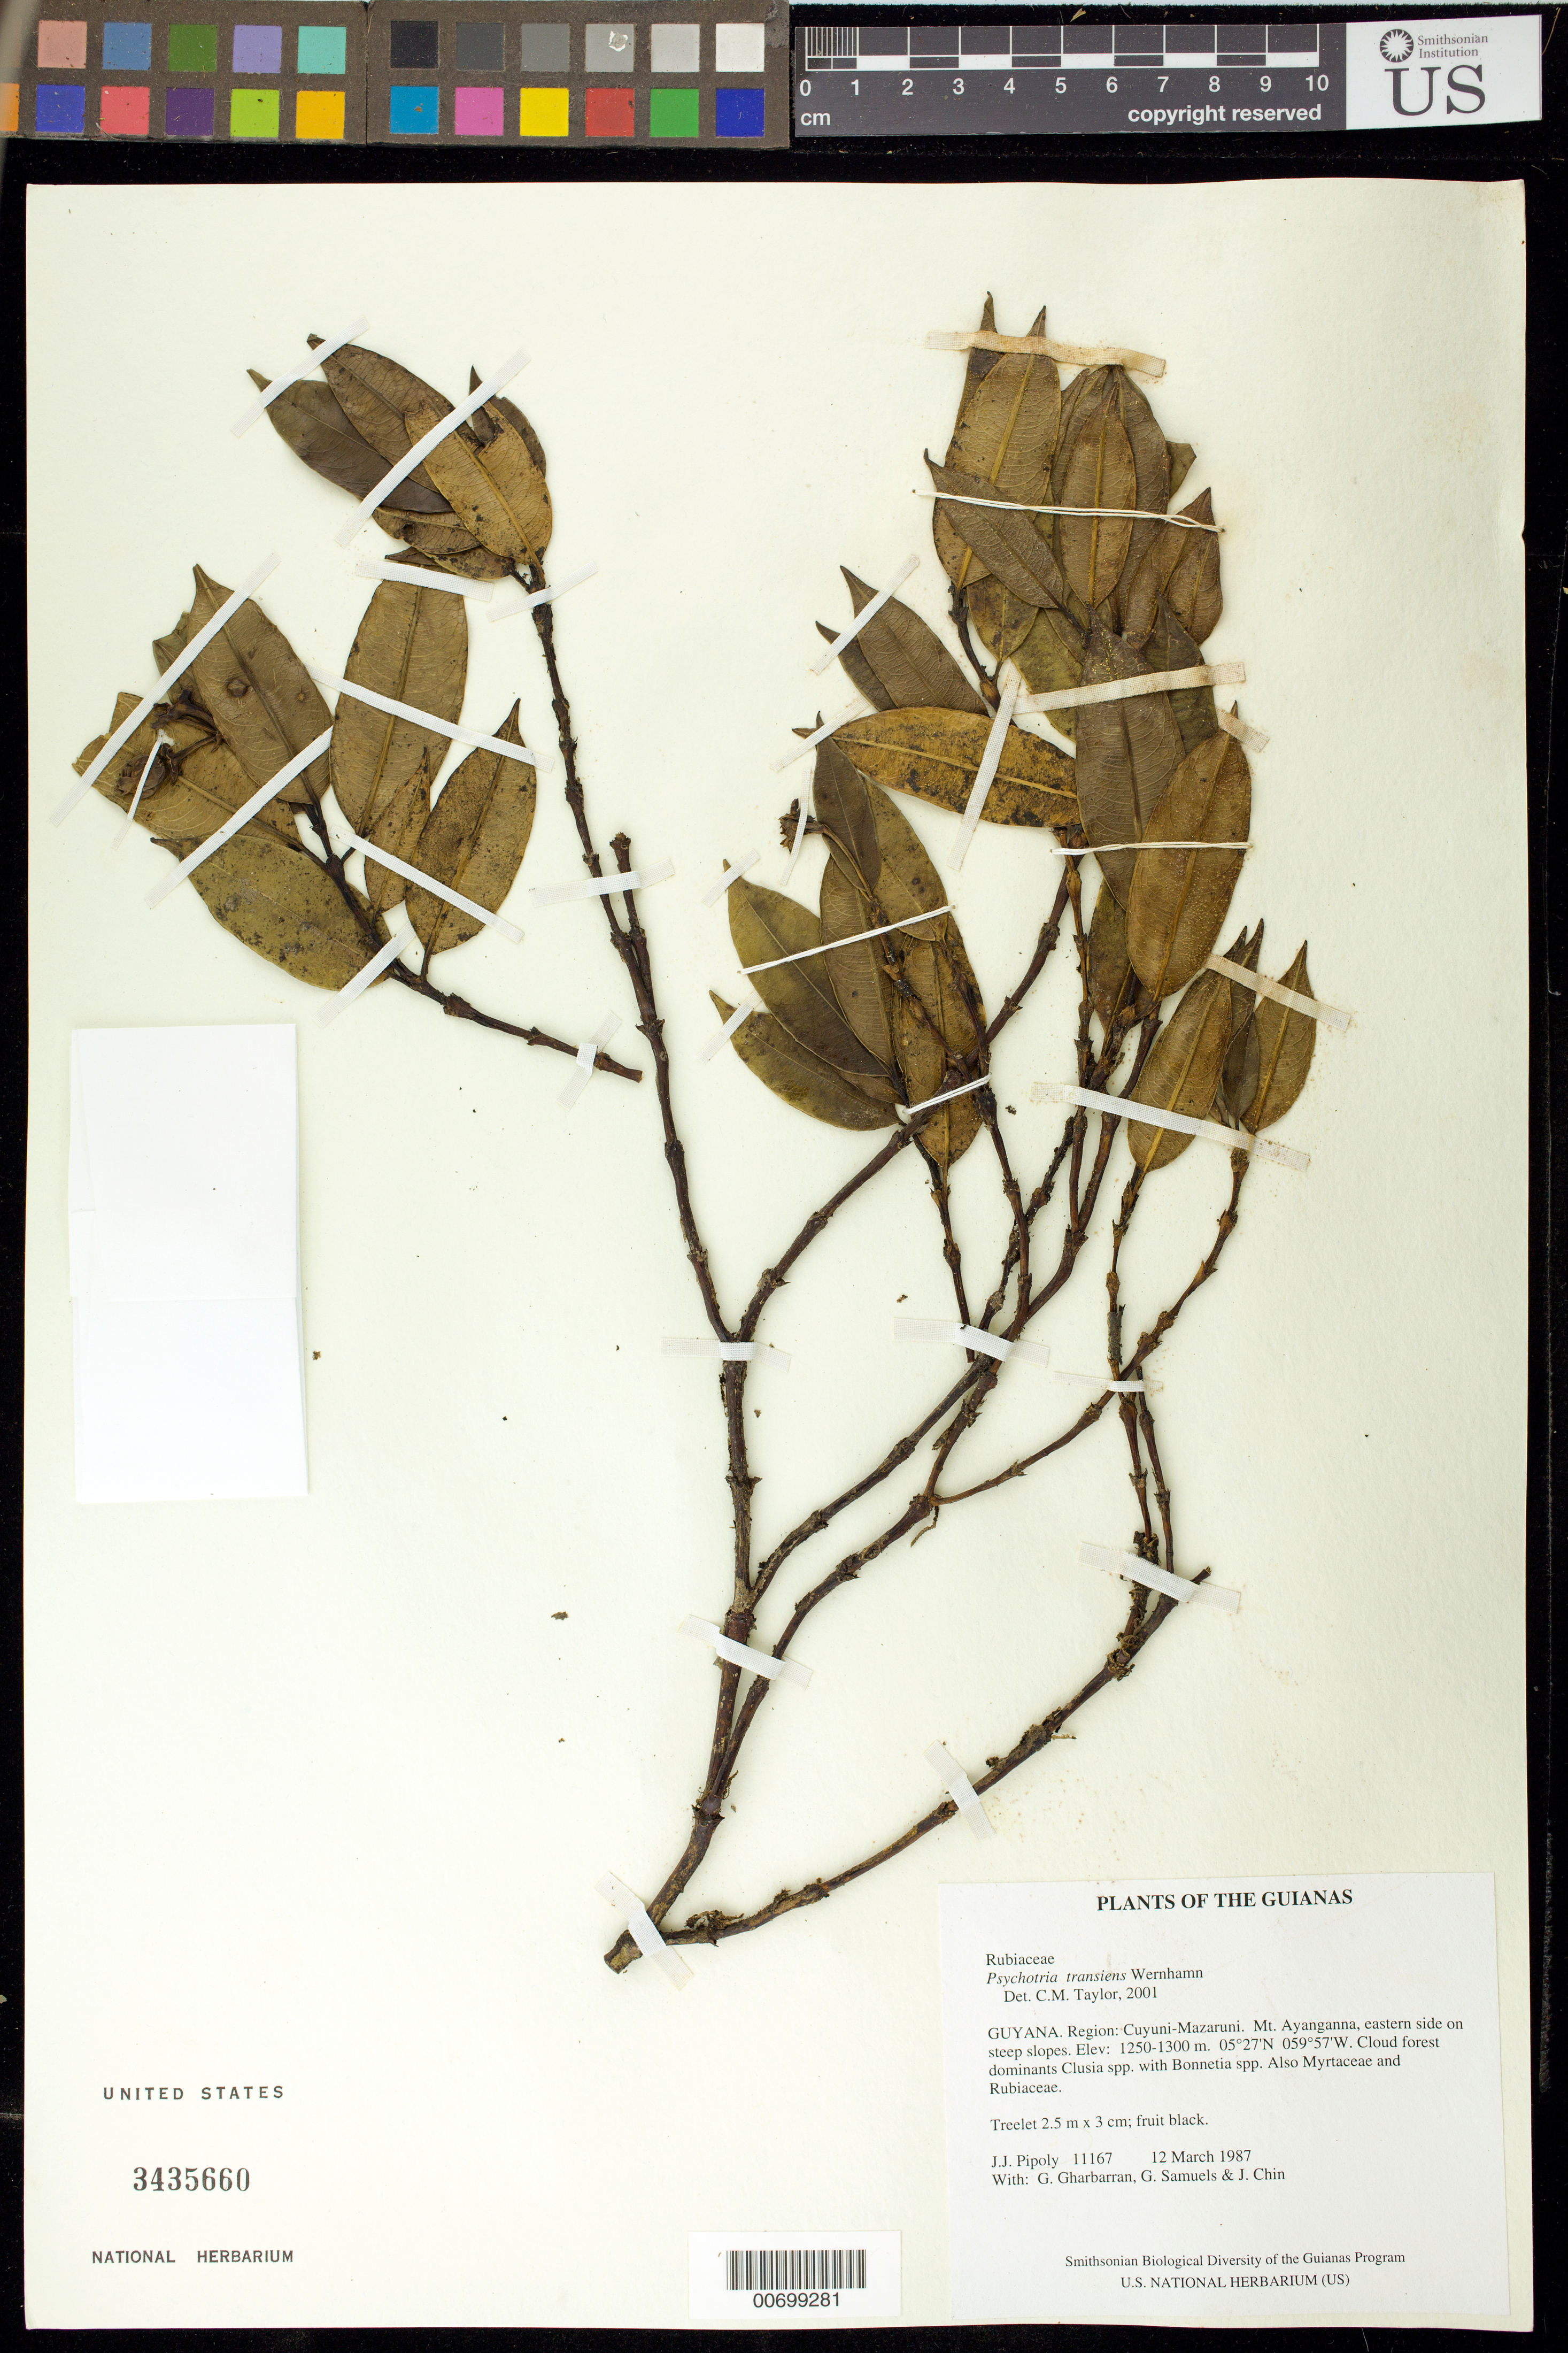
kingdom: Plantae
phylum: Tracheophyta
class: Magnoliopsida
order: Gentianales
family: Rubiaceae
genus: Palicourea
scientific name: Palicourea ernestii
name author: (K. Krause) Delprete & J.H. Kirkbr.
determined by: Kirkbride, J. H., Jr.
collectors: J. J. Pipoly, G. Gharbarran, G. Samuels & J. Chin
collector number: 11167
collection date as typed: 12 March 1987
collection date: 1987-03-12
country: Guyana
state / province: Cuyuni-Mazaruni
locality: Mt. Ayanganna, eastern side on steep slopes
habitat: Cloud forest dominants Clusia spp. with Bonnetia spp. Also Myrtaceae and Rubiaceae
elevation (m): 1250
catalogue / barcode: US 3435660